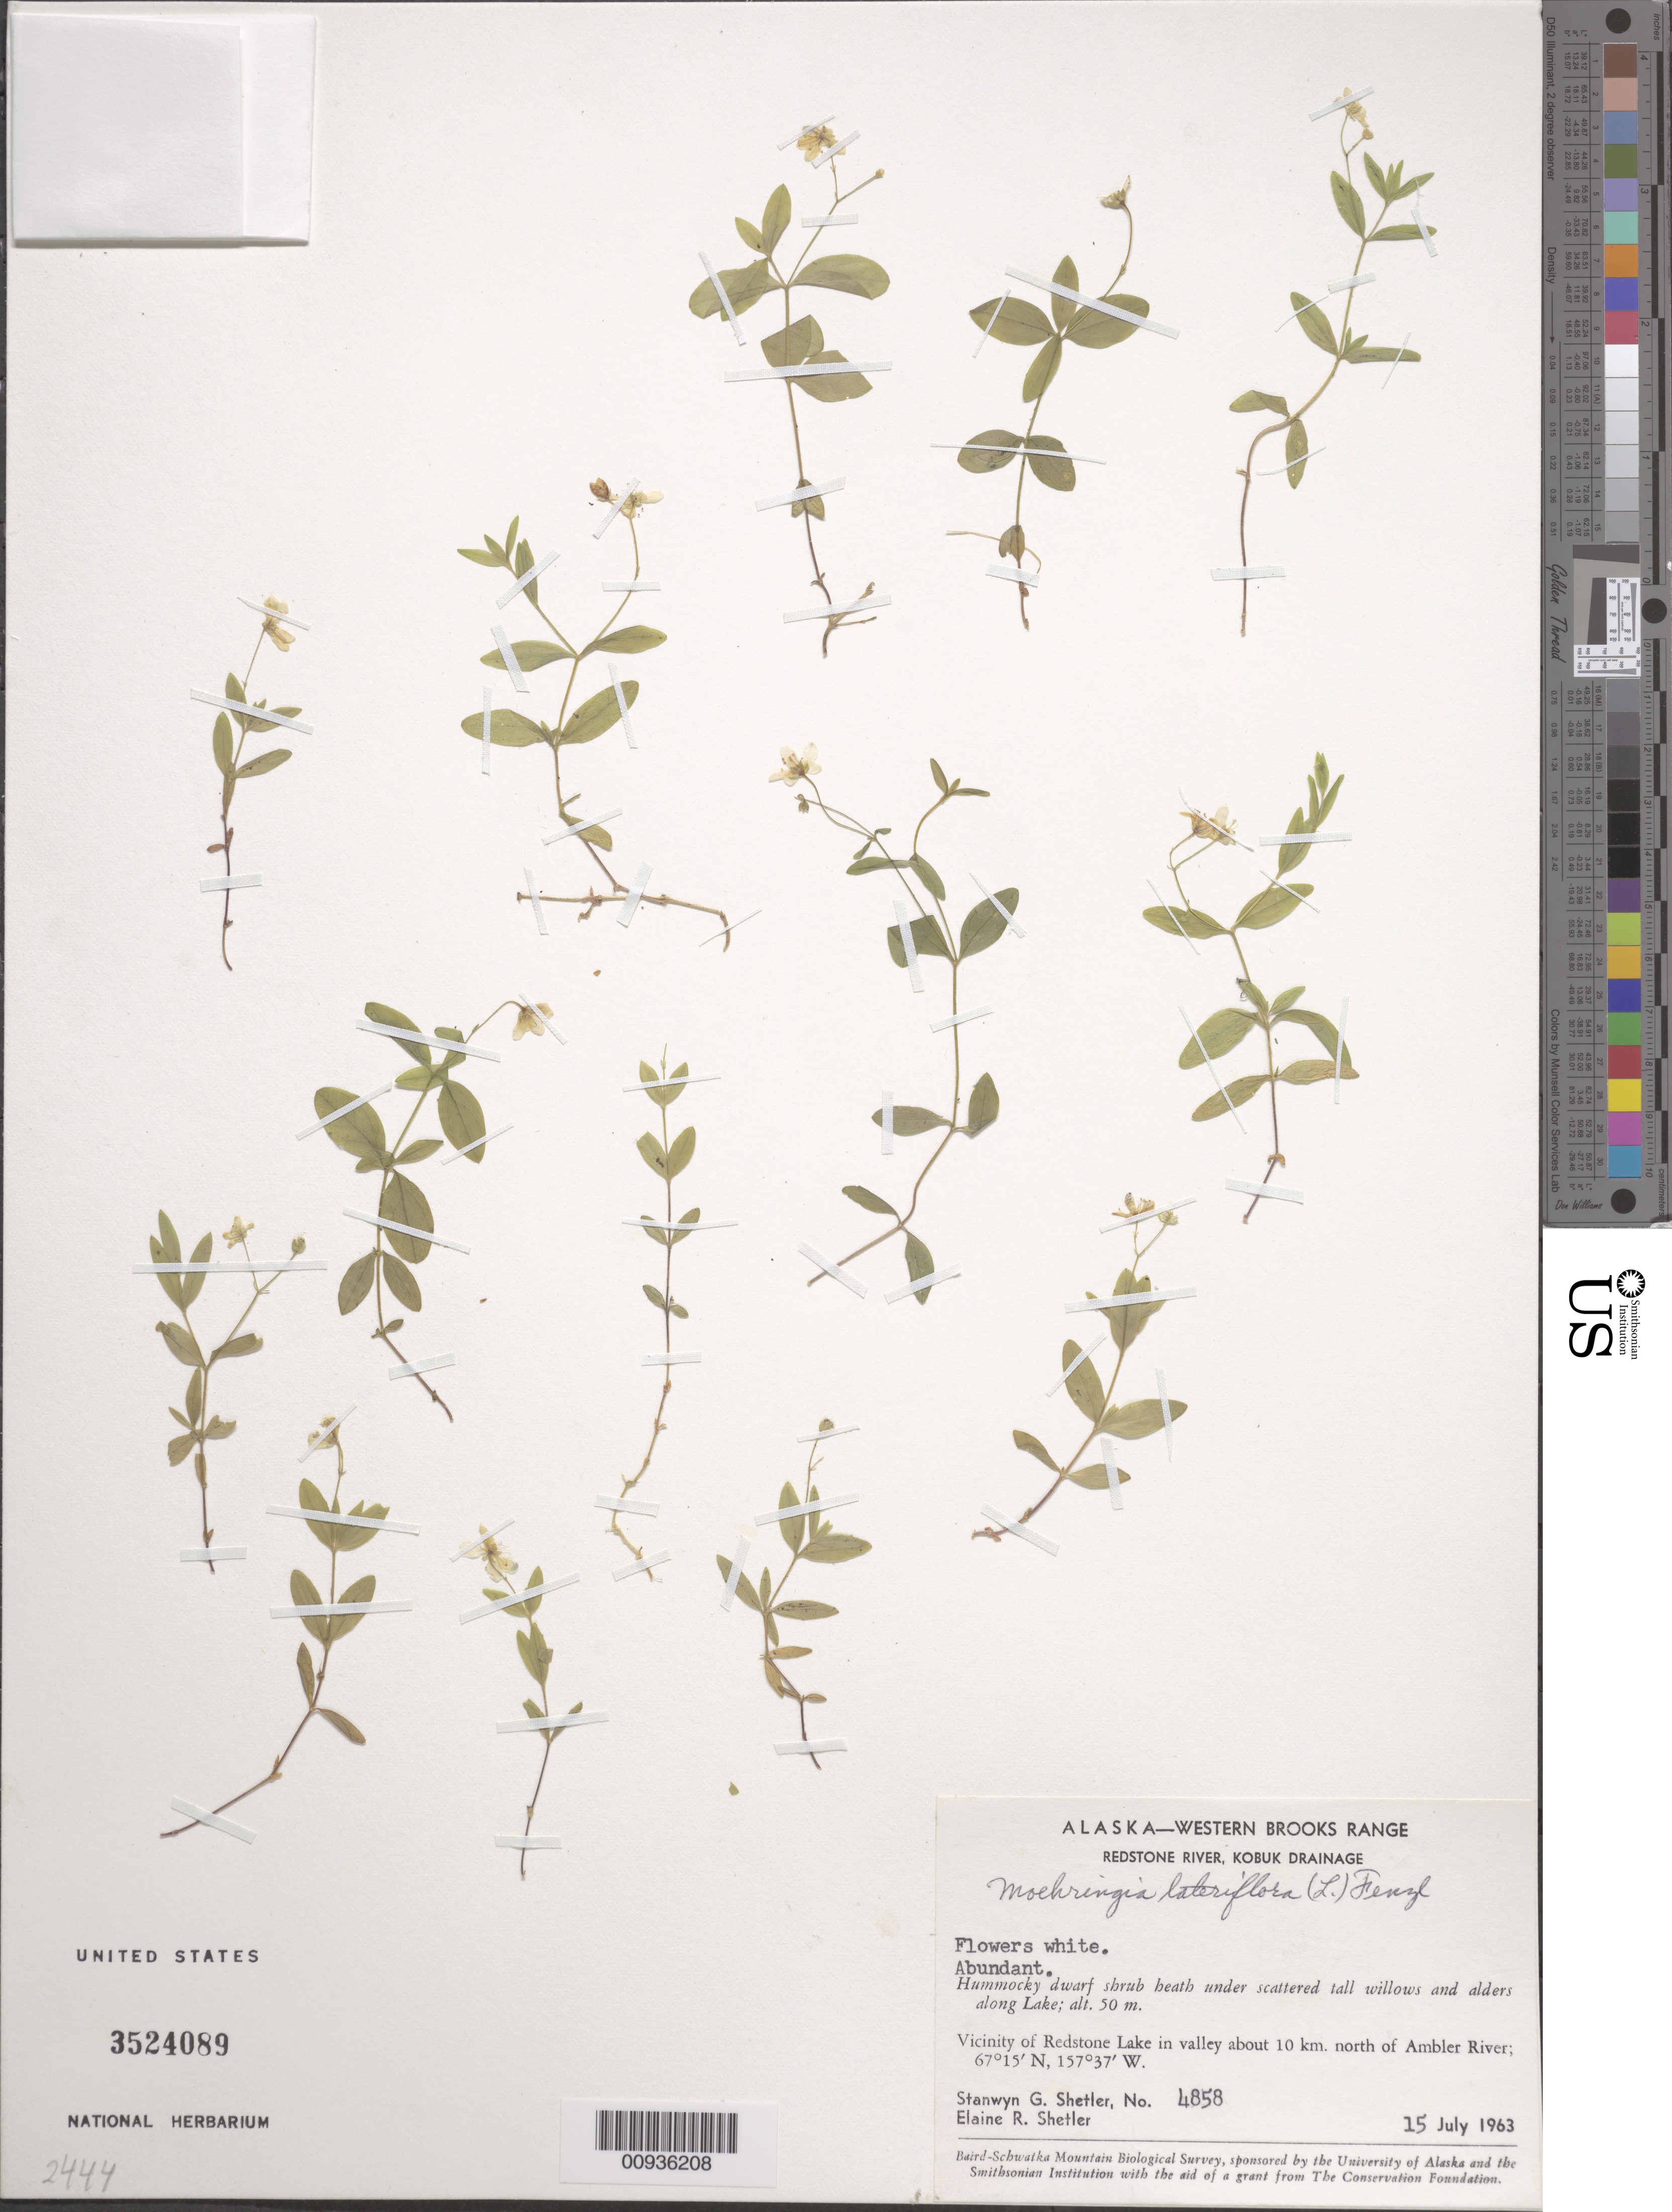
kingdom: Plantae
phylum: Tracheophyta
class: Magnoliopsida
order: Caryophyllales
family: Caryophyllaceae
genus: Moehringia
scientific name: Moehringia lateriflora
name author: (L.) Fenzl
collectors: S. Shetler & E. R. Shetler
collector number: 4858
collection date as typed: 15 Jul 1963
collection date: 1963-07-15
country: United States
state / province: Alaska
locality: Vicinity of Redstone Lake in valley about 10 km. north of Ambler River. Western Brooks Range, Redstone River, Kobuk Drainage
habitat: Hummocky dwarf shrub heath under scattered tall willows and alders along Lake.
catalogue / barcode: US 3524089